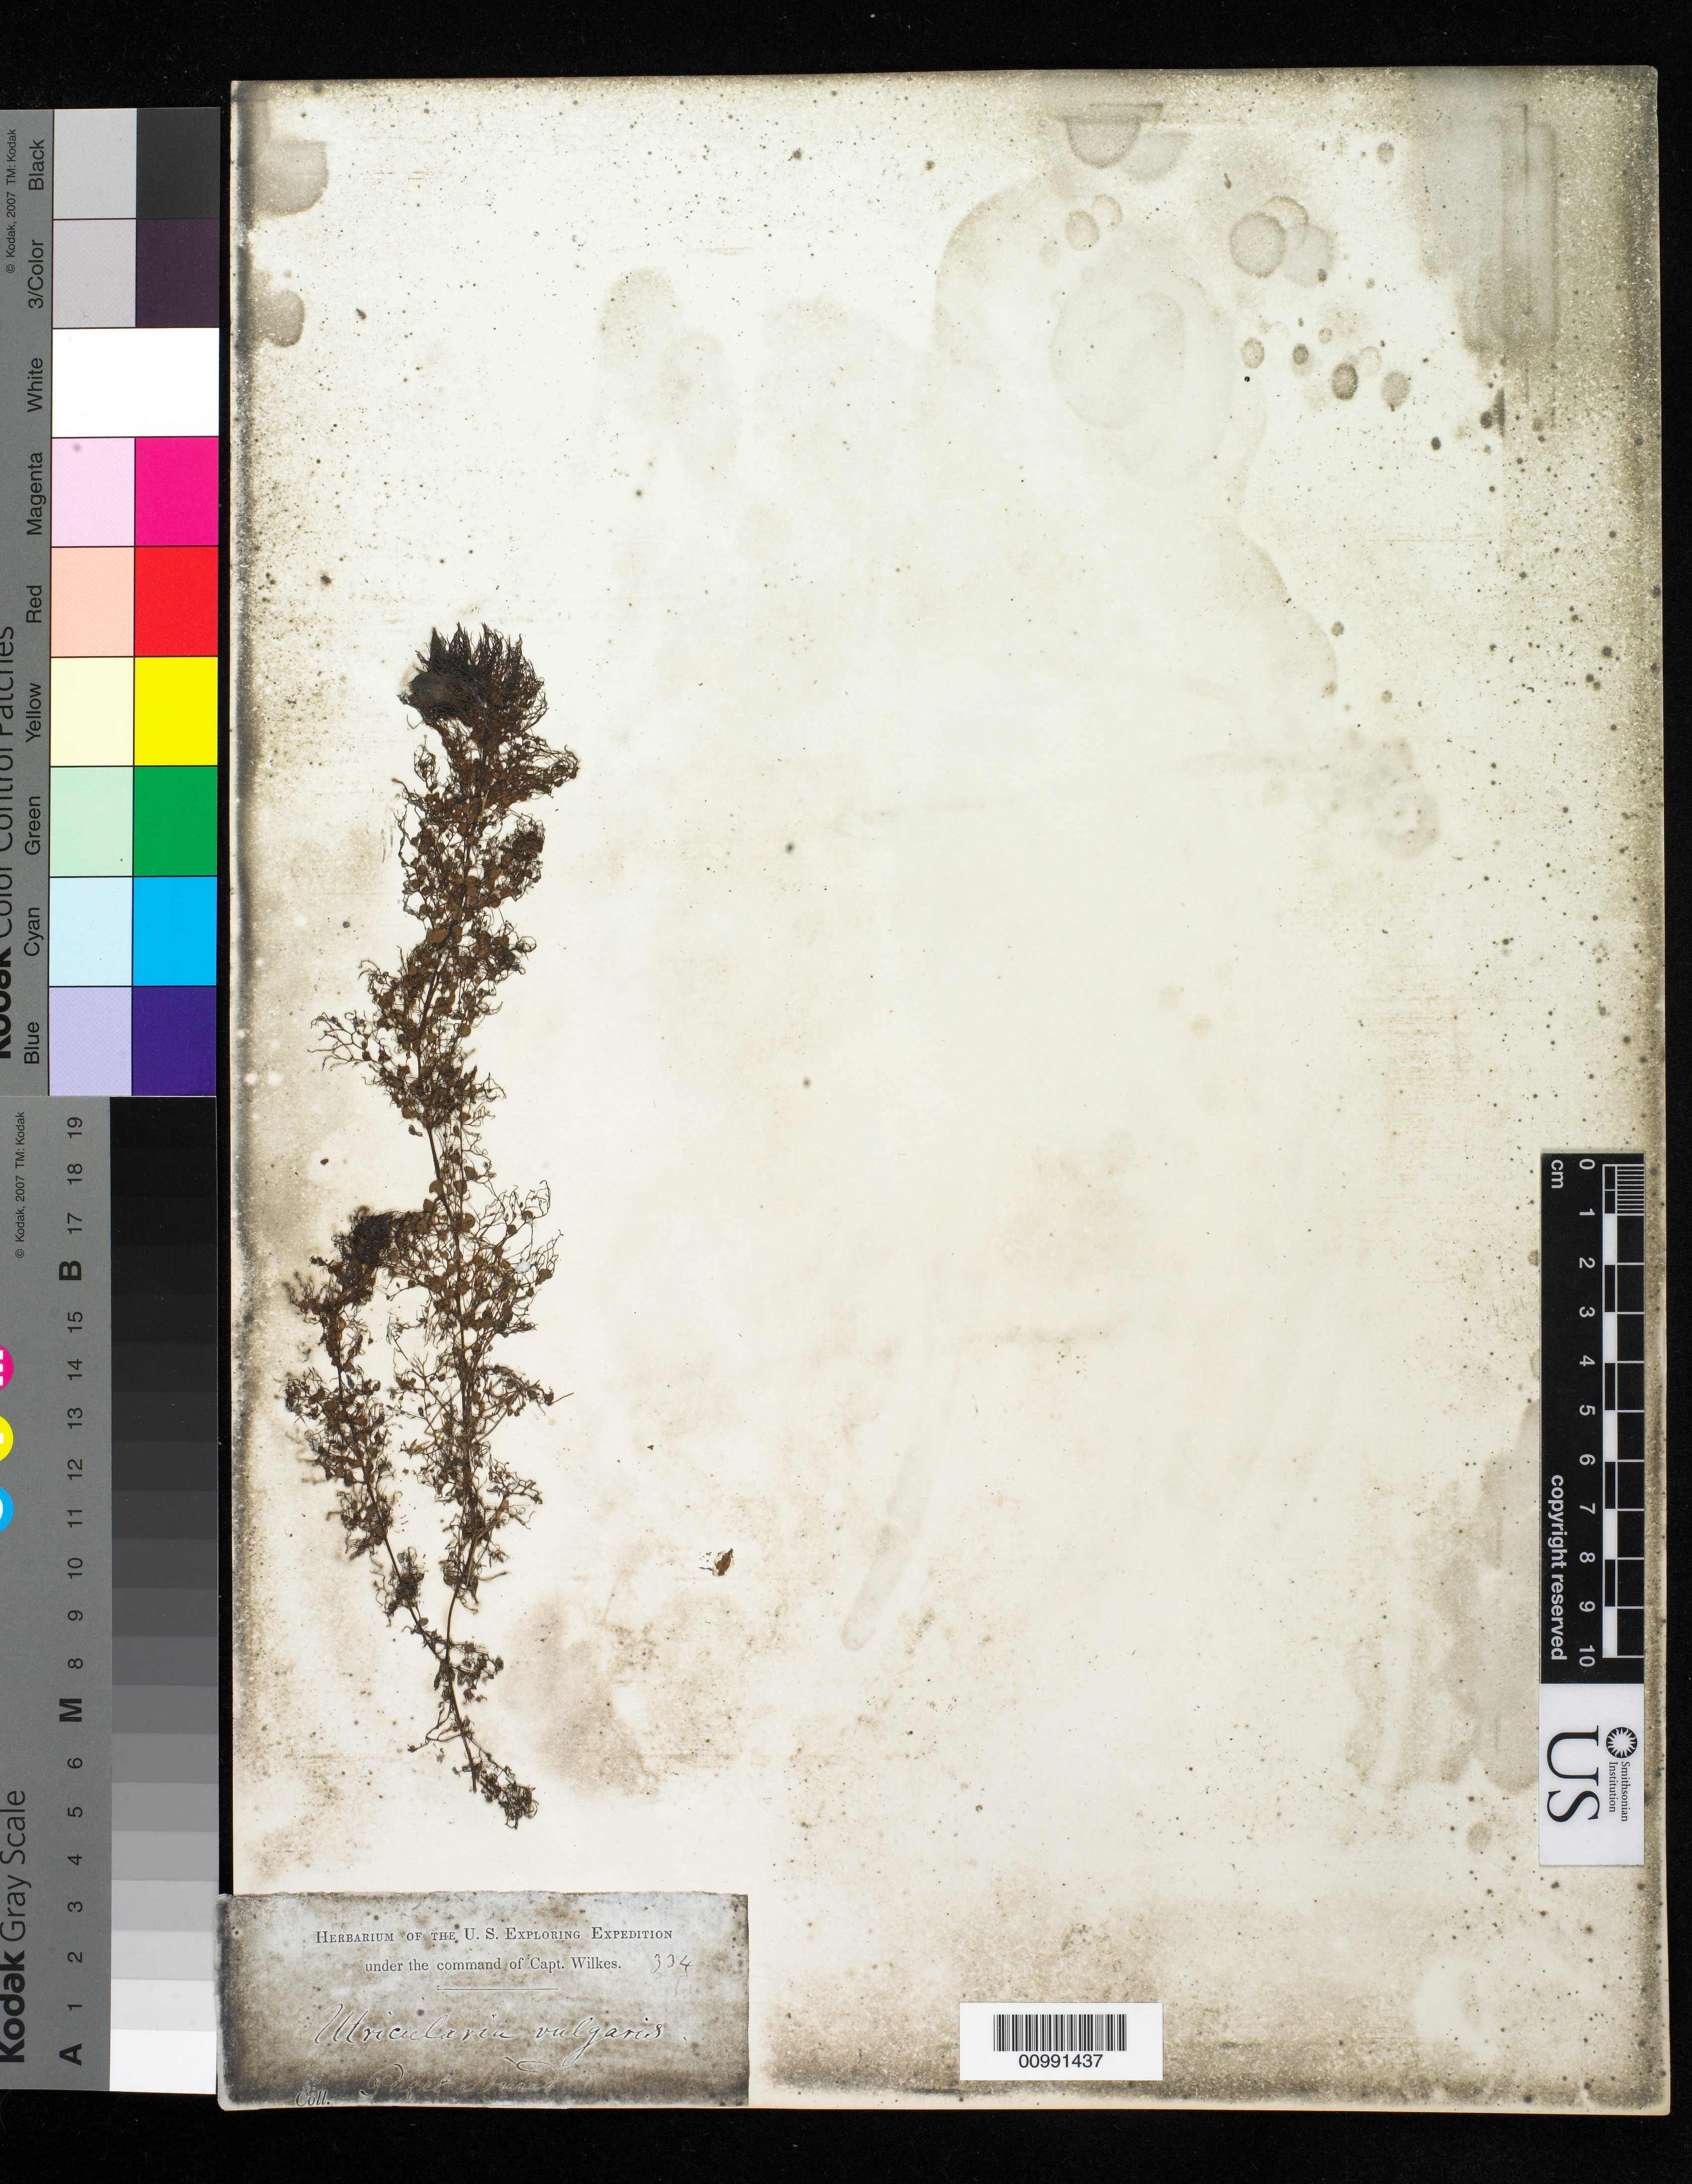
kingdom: Plantae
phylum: Tracheophyta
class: Magnoliopsida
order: Lamiales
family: Lentibulariaceae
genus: Utricularia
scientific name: Utricularia vulgaris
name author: L.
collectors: Wilkes Explor. Exped.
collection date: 1838/1842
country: United States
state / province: Washington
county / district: King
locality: Puget Sound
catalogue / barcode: US 98589